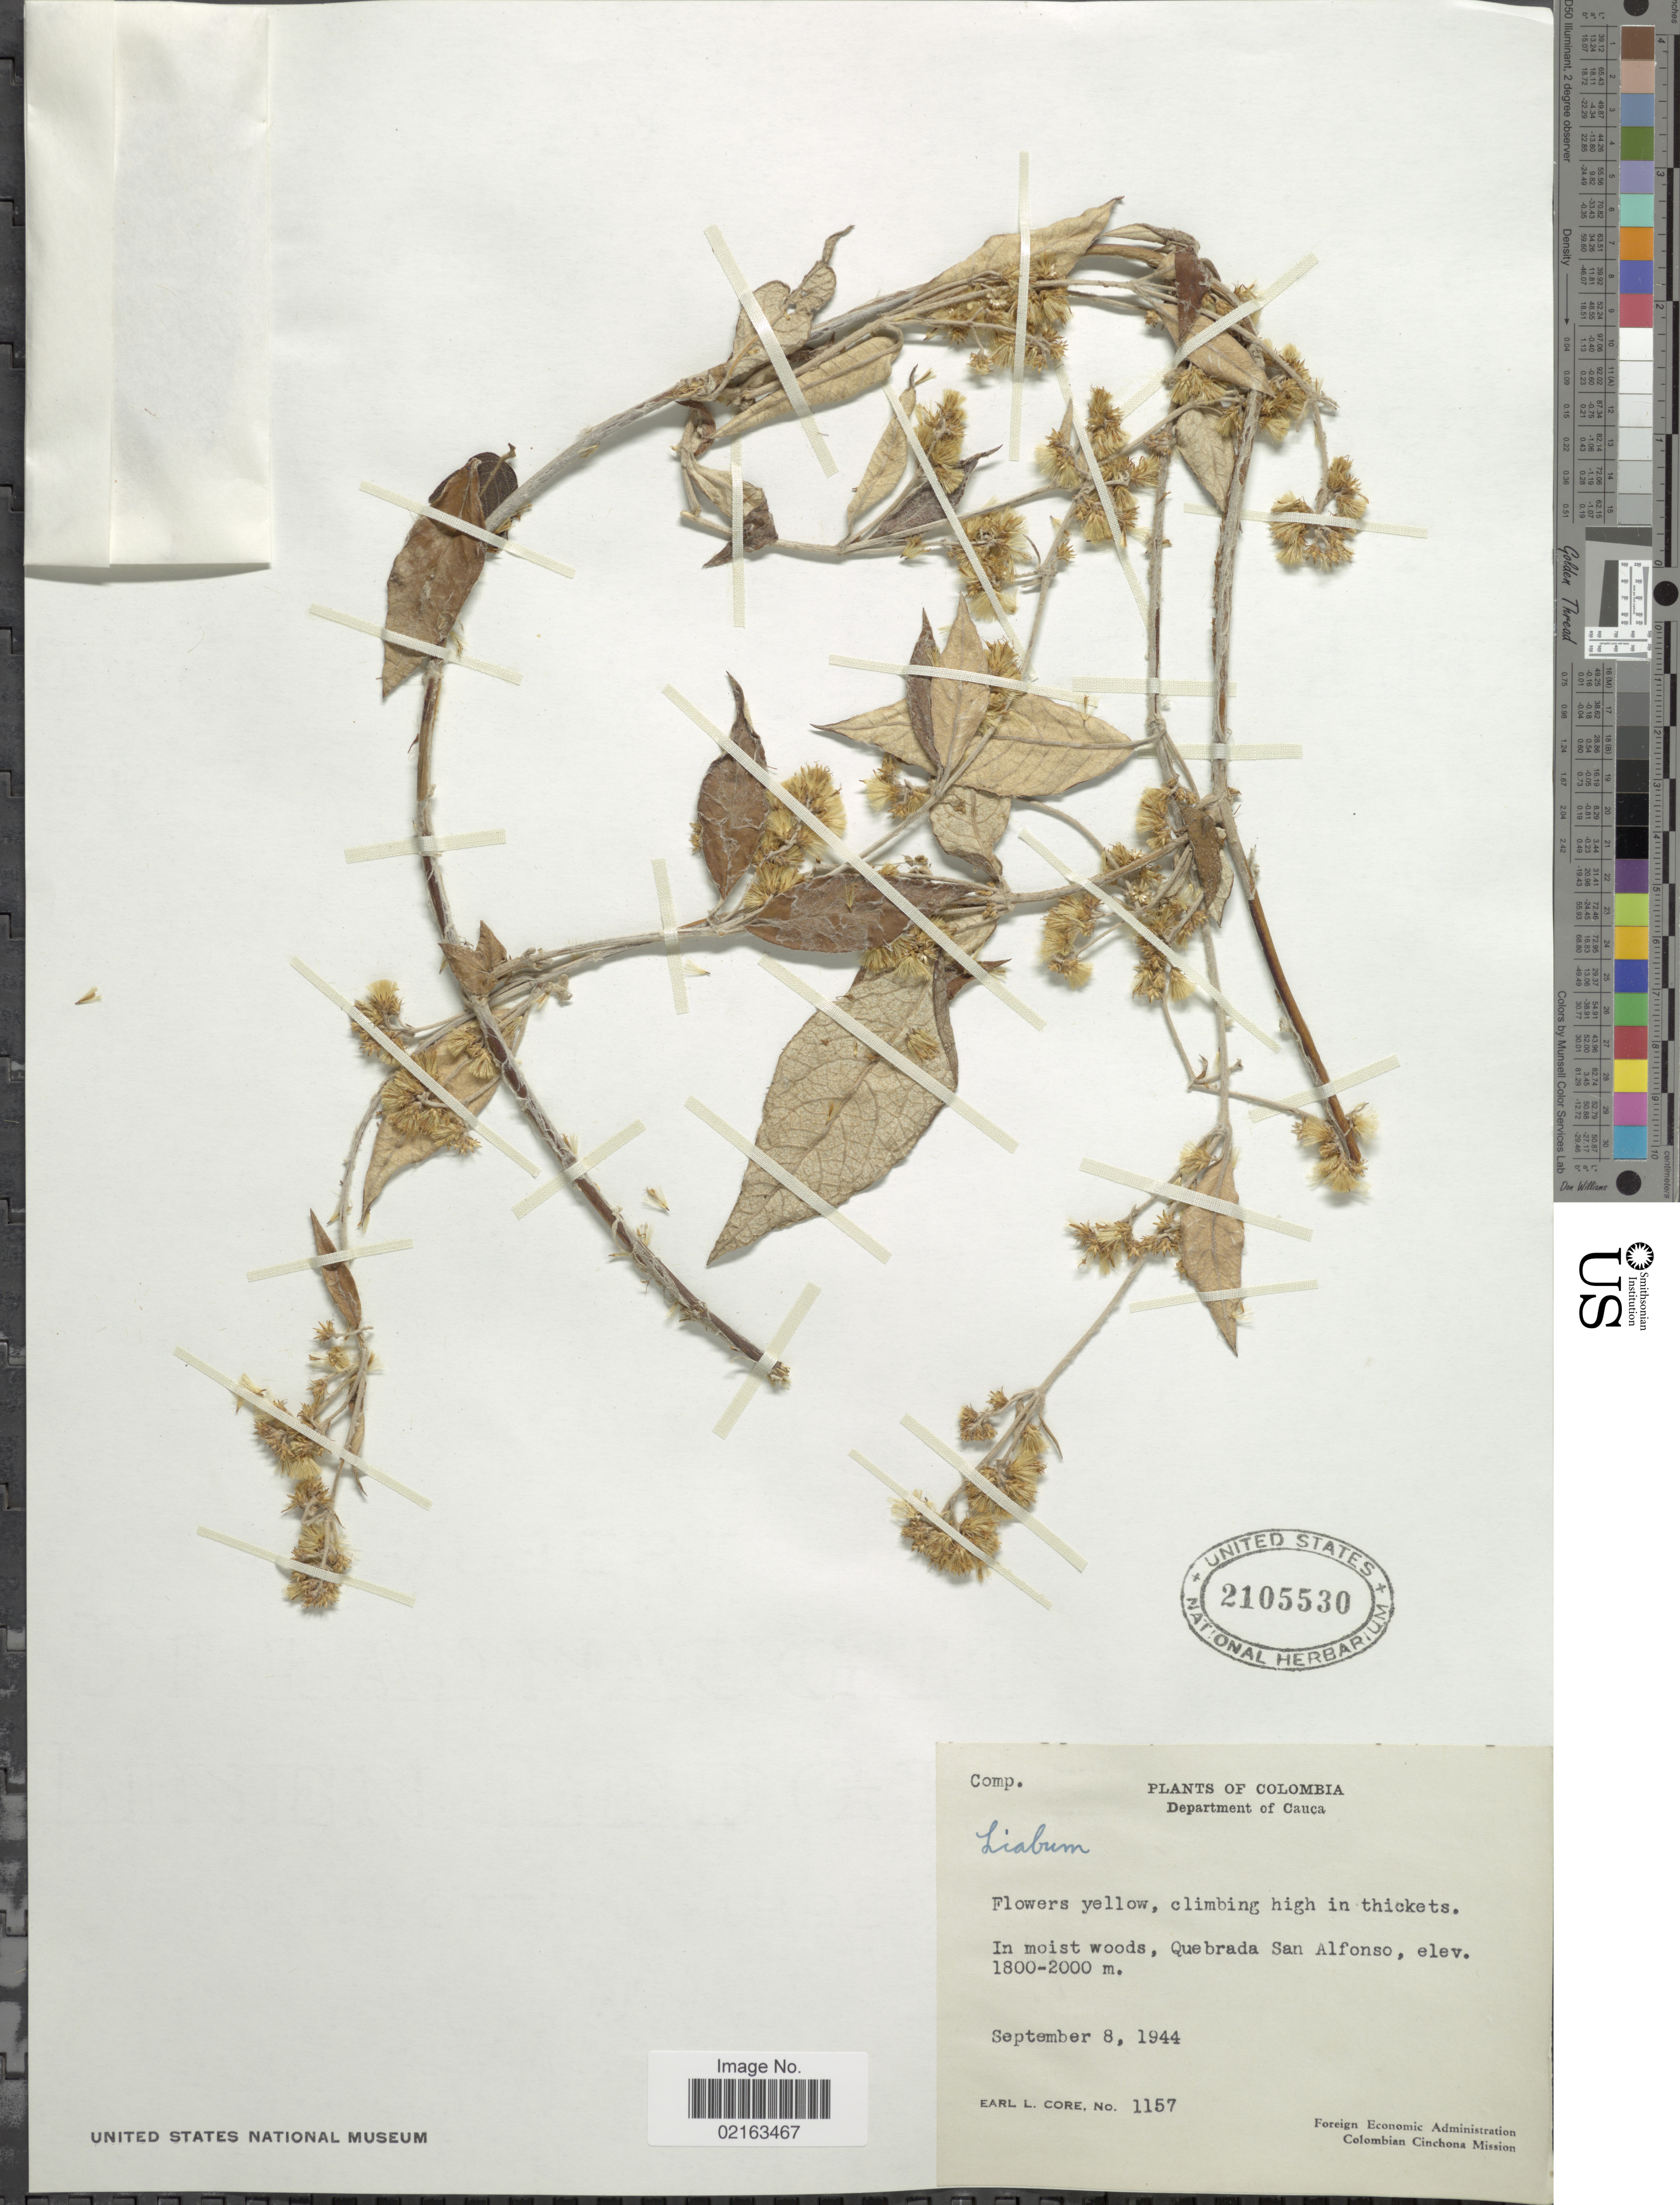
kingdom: Plantae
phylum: Tracheophyta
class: Magnoliopsida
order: Asterales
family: Asteraceae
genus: Oligactis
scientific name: Oligactis volubilis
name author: (Kunth) Cass.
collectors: E. L. Core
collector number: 1157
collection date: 1944-09-08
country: Colombia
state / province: Cauca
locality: Department of Cauca. In moist woods, Quebrada San Alfonso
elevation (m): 1800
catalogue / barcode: US 2105530